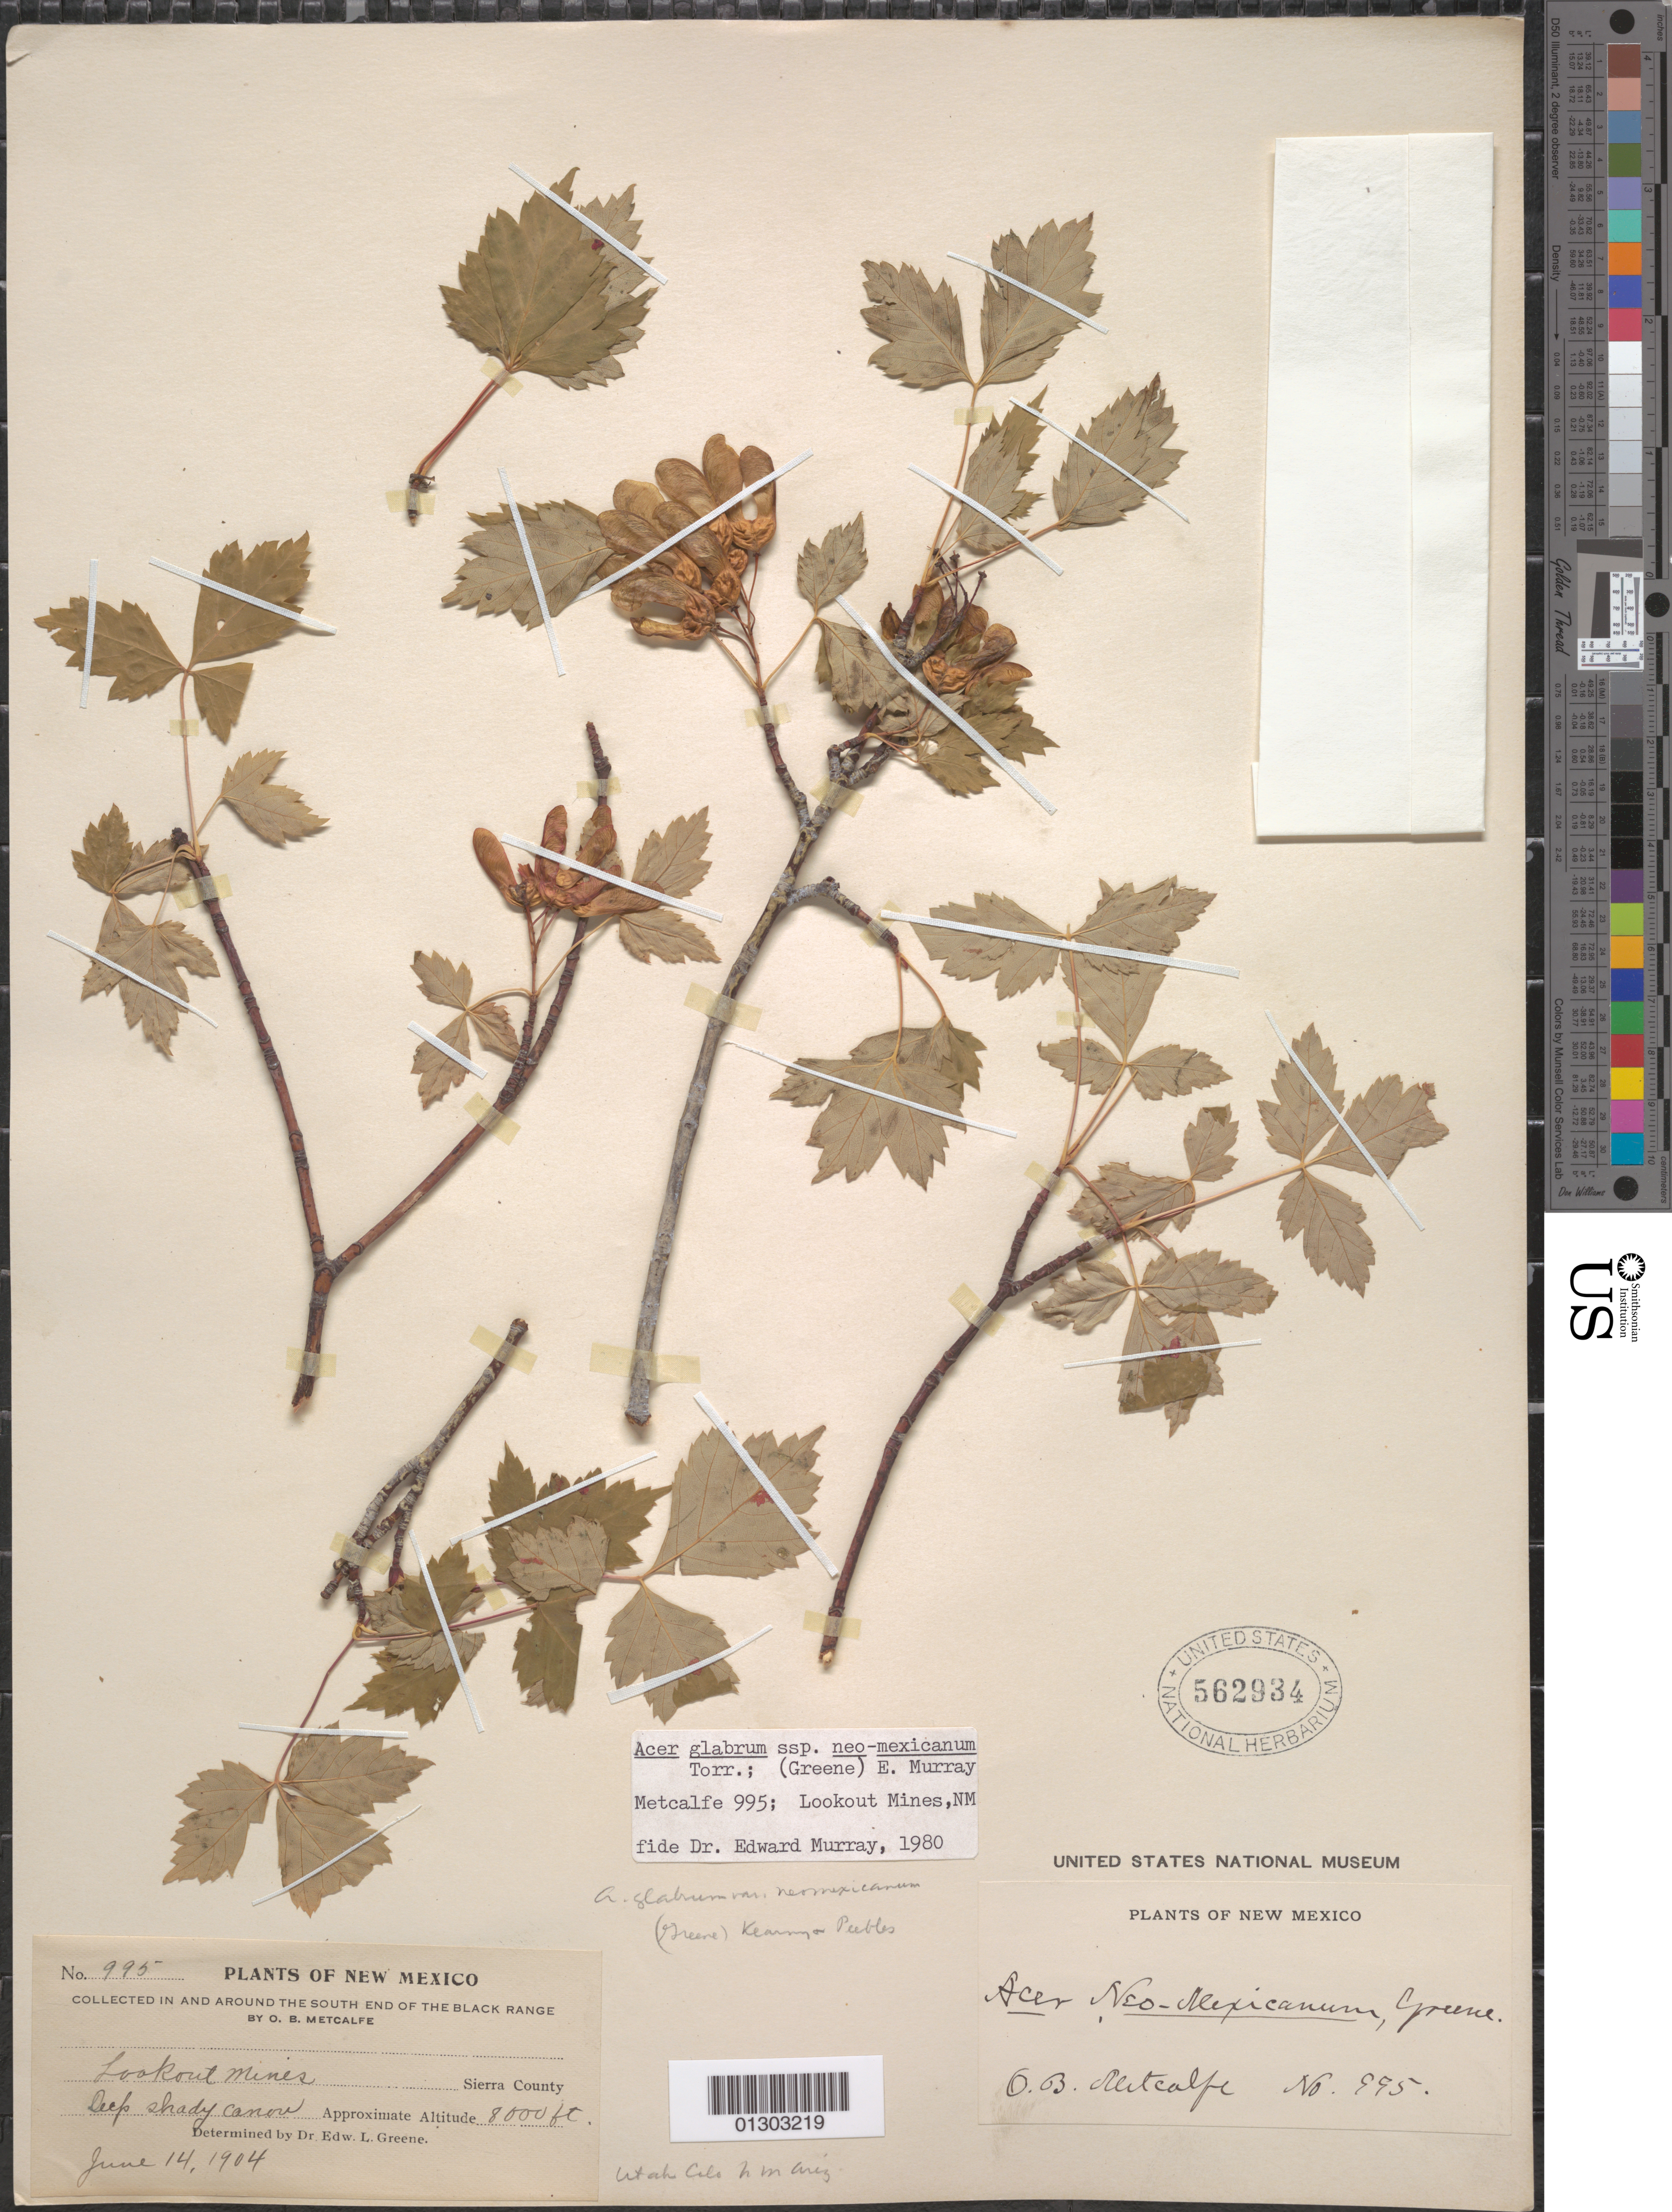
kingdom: Plantae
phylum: Tracheophyta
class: Magnoliopsida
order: Sapindales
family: Sapindaceae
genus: Acer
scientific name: Acer glabrum subsp. neomexicanum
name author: (Greene) A.E. Murray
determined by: Murray, Edward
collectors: O. Metcalf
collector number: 995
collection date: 1904-06-14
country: United States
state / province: New Mexico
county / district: Sierra County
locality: Sierra County, S end of the Black Range., Lookout Mines.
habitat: Deep shady canon [canyon].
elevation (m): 2438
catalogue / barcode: US 562934